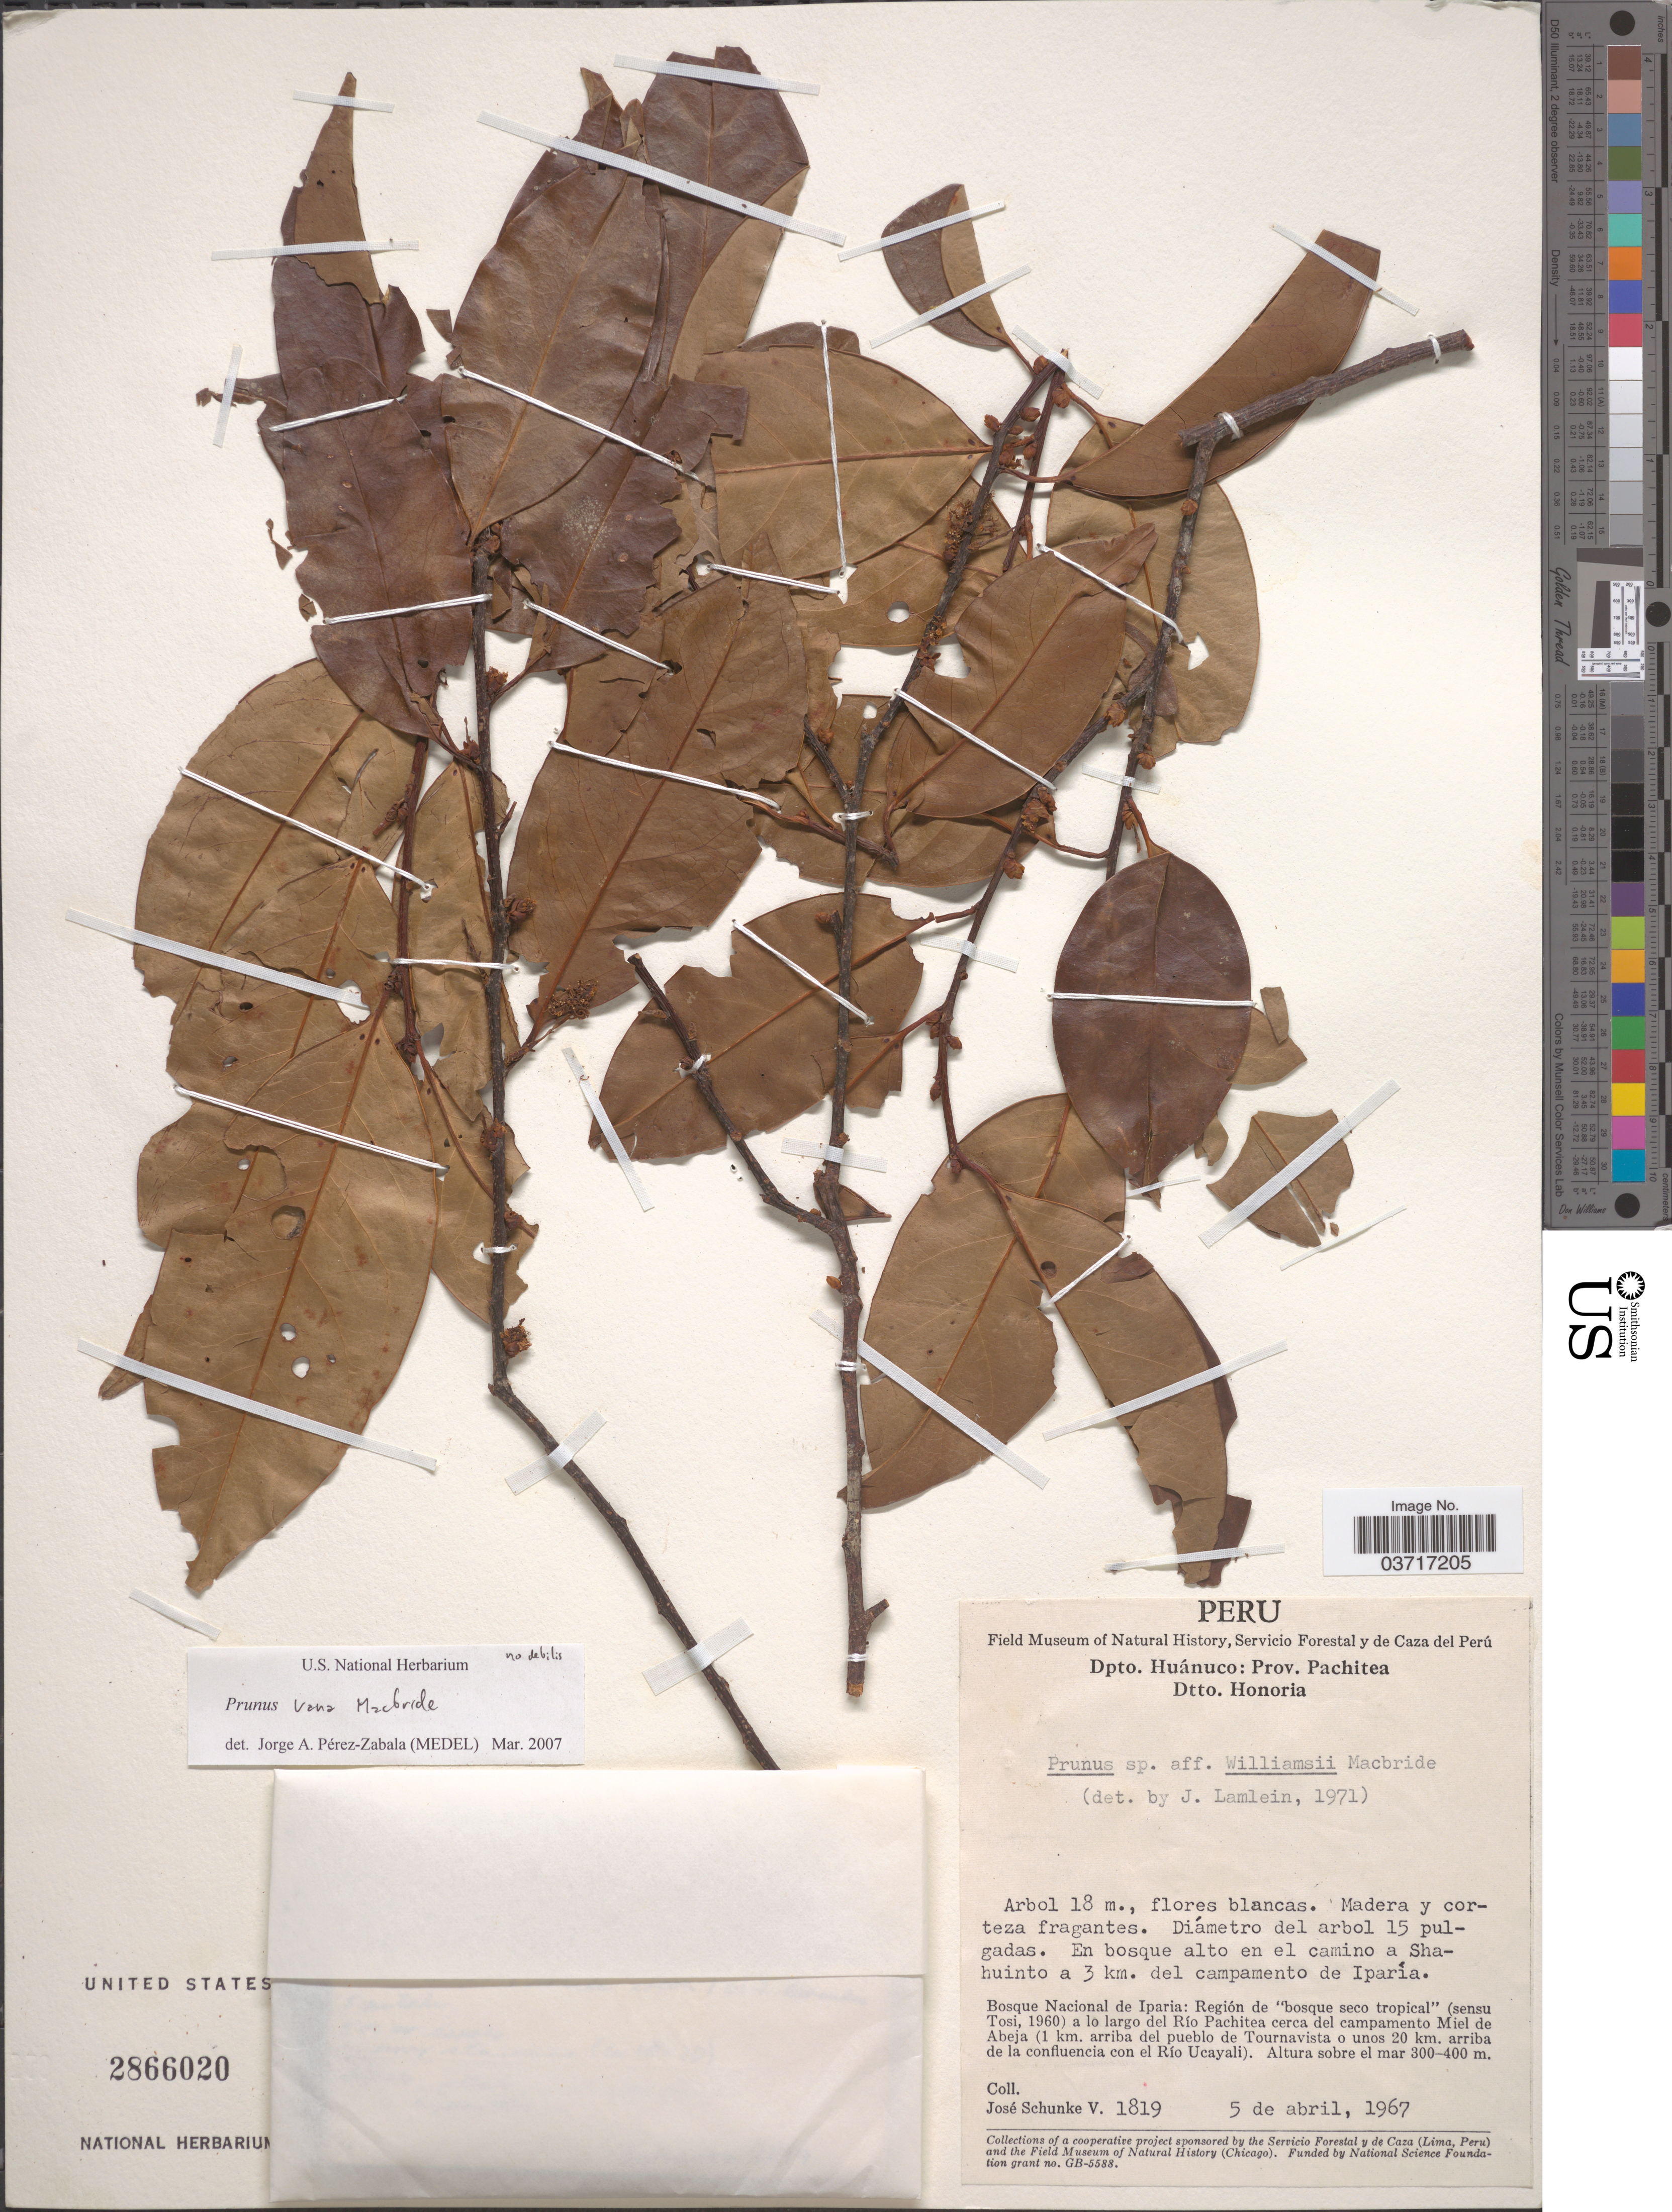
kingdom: Plantae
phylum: Tracheophyta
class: Magnoliopsida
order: Rosales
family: Rosaceae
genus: Prunus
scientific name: Prunus vana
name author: J.F. Macbr.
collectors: J. Schunke Vigo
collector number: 1819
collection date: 1967-04-05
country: Peru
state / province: Huánuco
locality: Dpto. Huánuco: Prov. Pachitea, Dtto. Honoria. En bosque alto en el camino a Shahuinto a 3 km. del campamento de Iparía. Bosque Nacional de Iparia: Región de 'bosque seco tropical' (sensu Tosi) a lo largo del Río Pachitea cerca del campamento Miel de Abeja (1 km. arriba del pueblo de Tournavista a unos 20 km. arriba de la confluencia con el Río Ucayali).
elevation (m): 300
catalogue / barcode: US 2866020